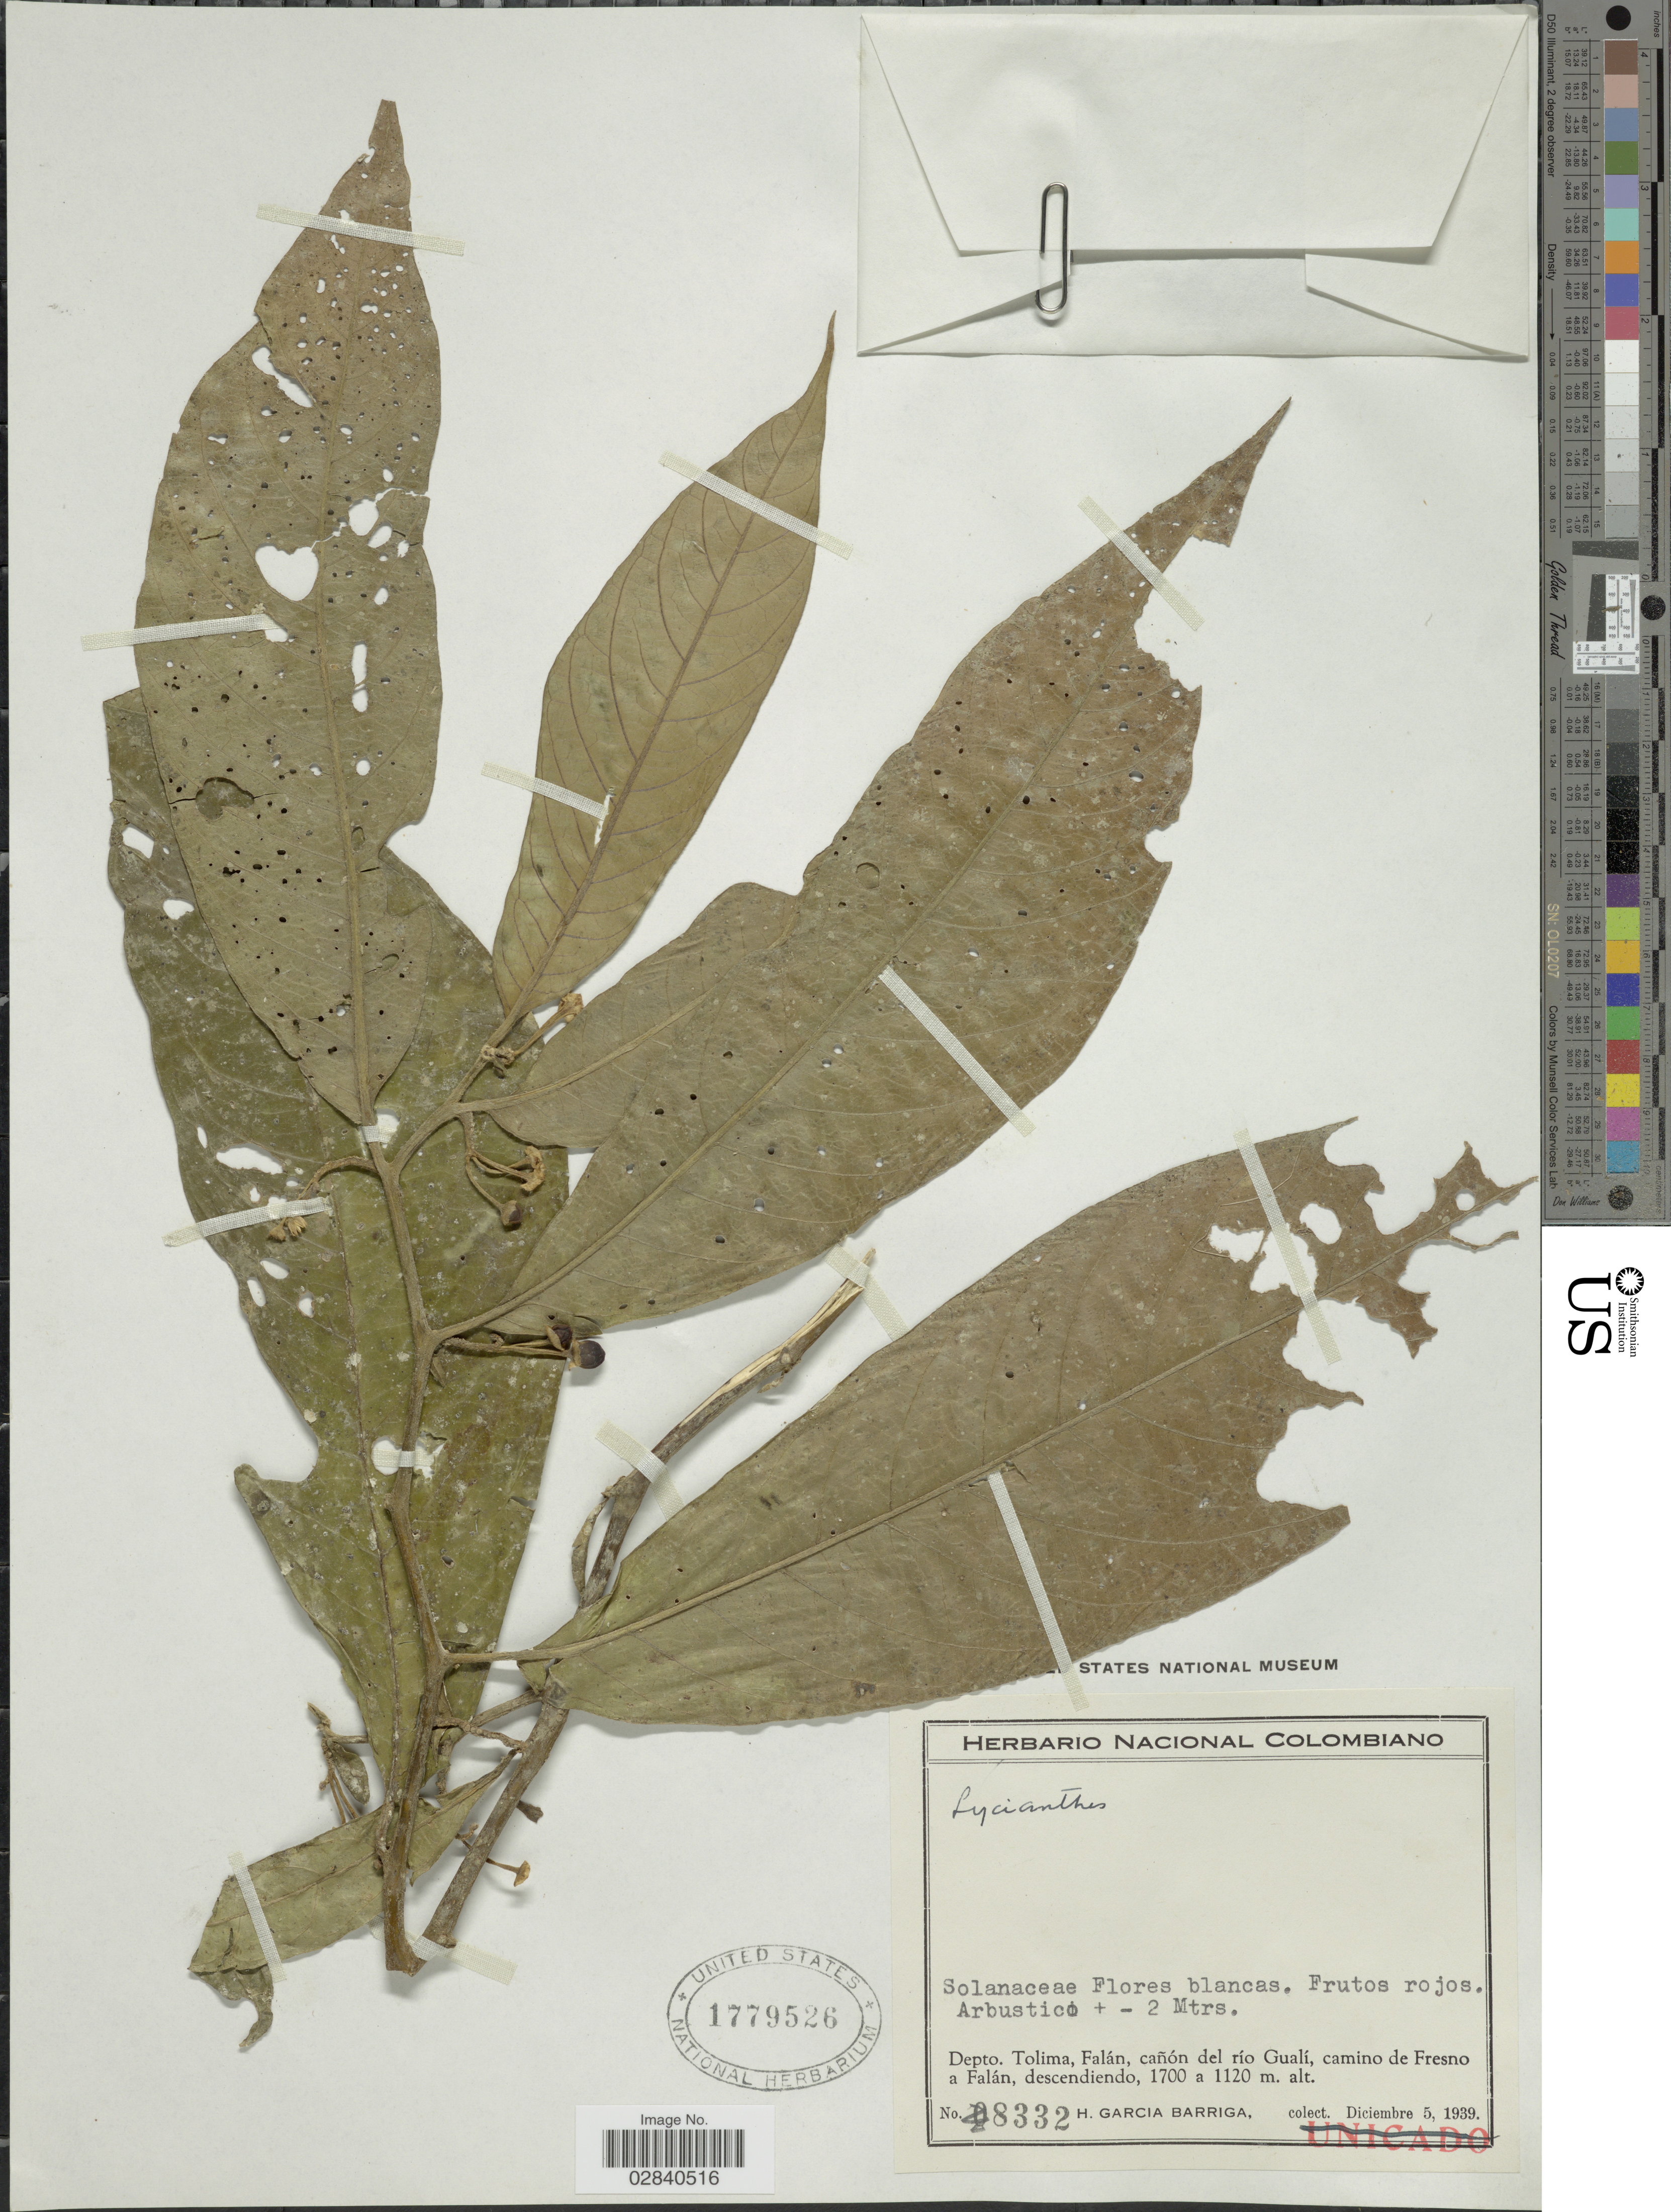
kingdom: Plantae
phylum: Tracheophyta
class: Magnoliopsida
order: Solanales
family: Solanaceae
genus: Lycianthes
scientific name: Lycianthes sp.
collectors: H. García Barriga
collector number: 8332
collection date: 1939-12-05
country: Colombia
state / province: Tolima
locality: Depto. Tolima, Falán, cañón del río Gualí, camino de Fresno a Falán, descendiendo.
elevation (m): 1120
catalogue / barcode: US 1779526